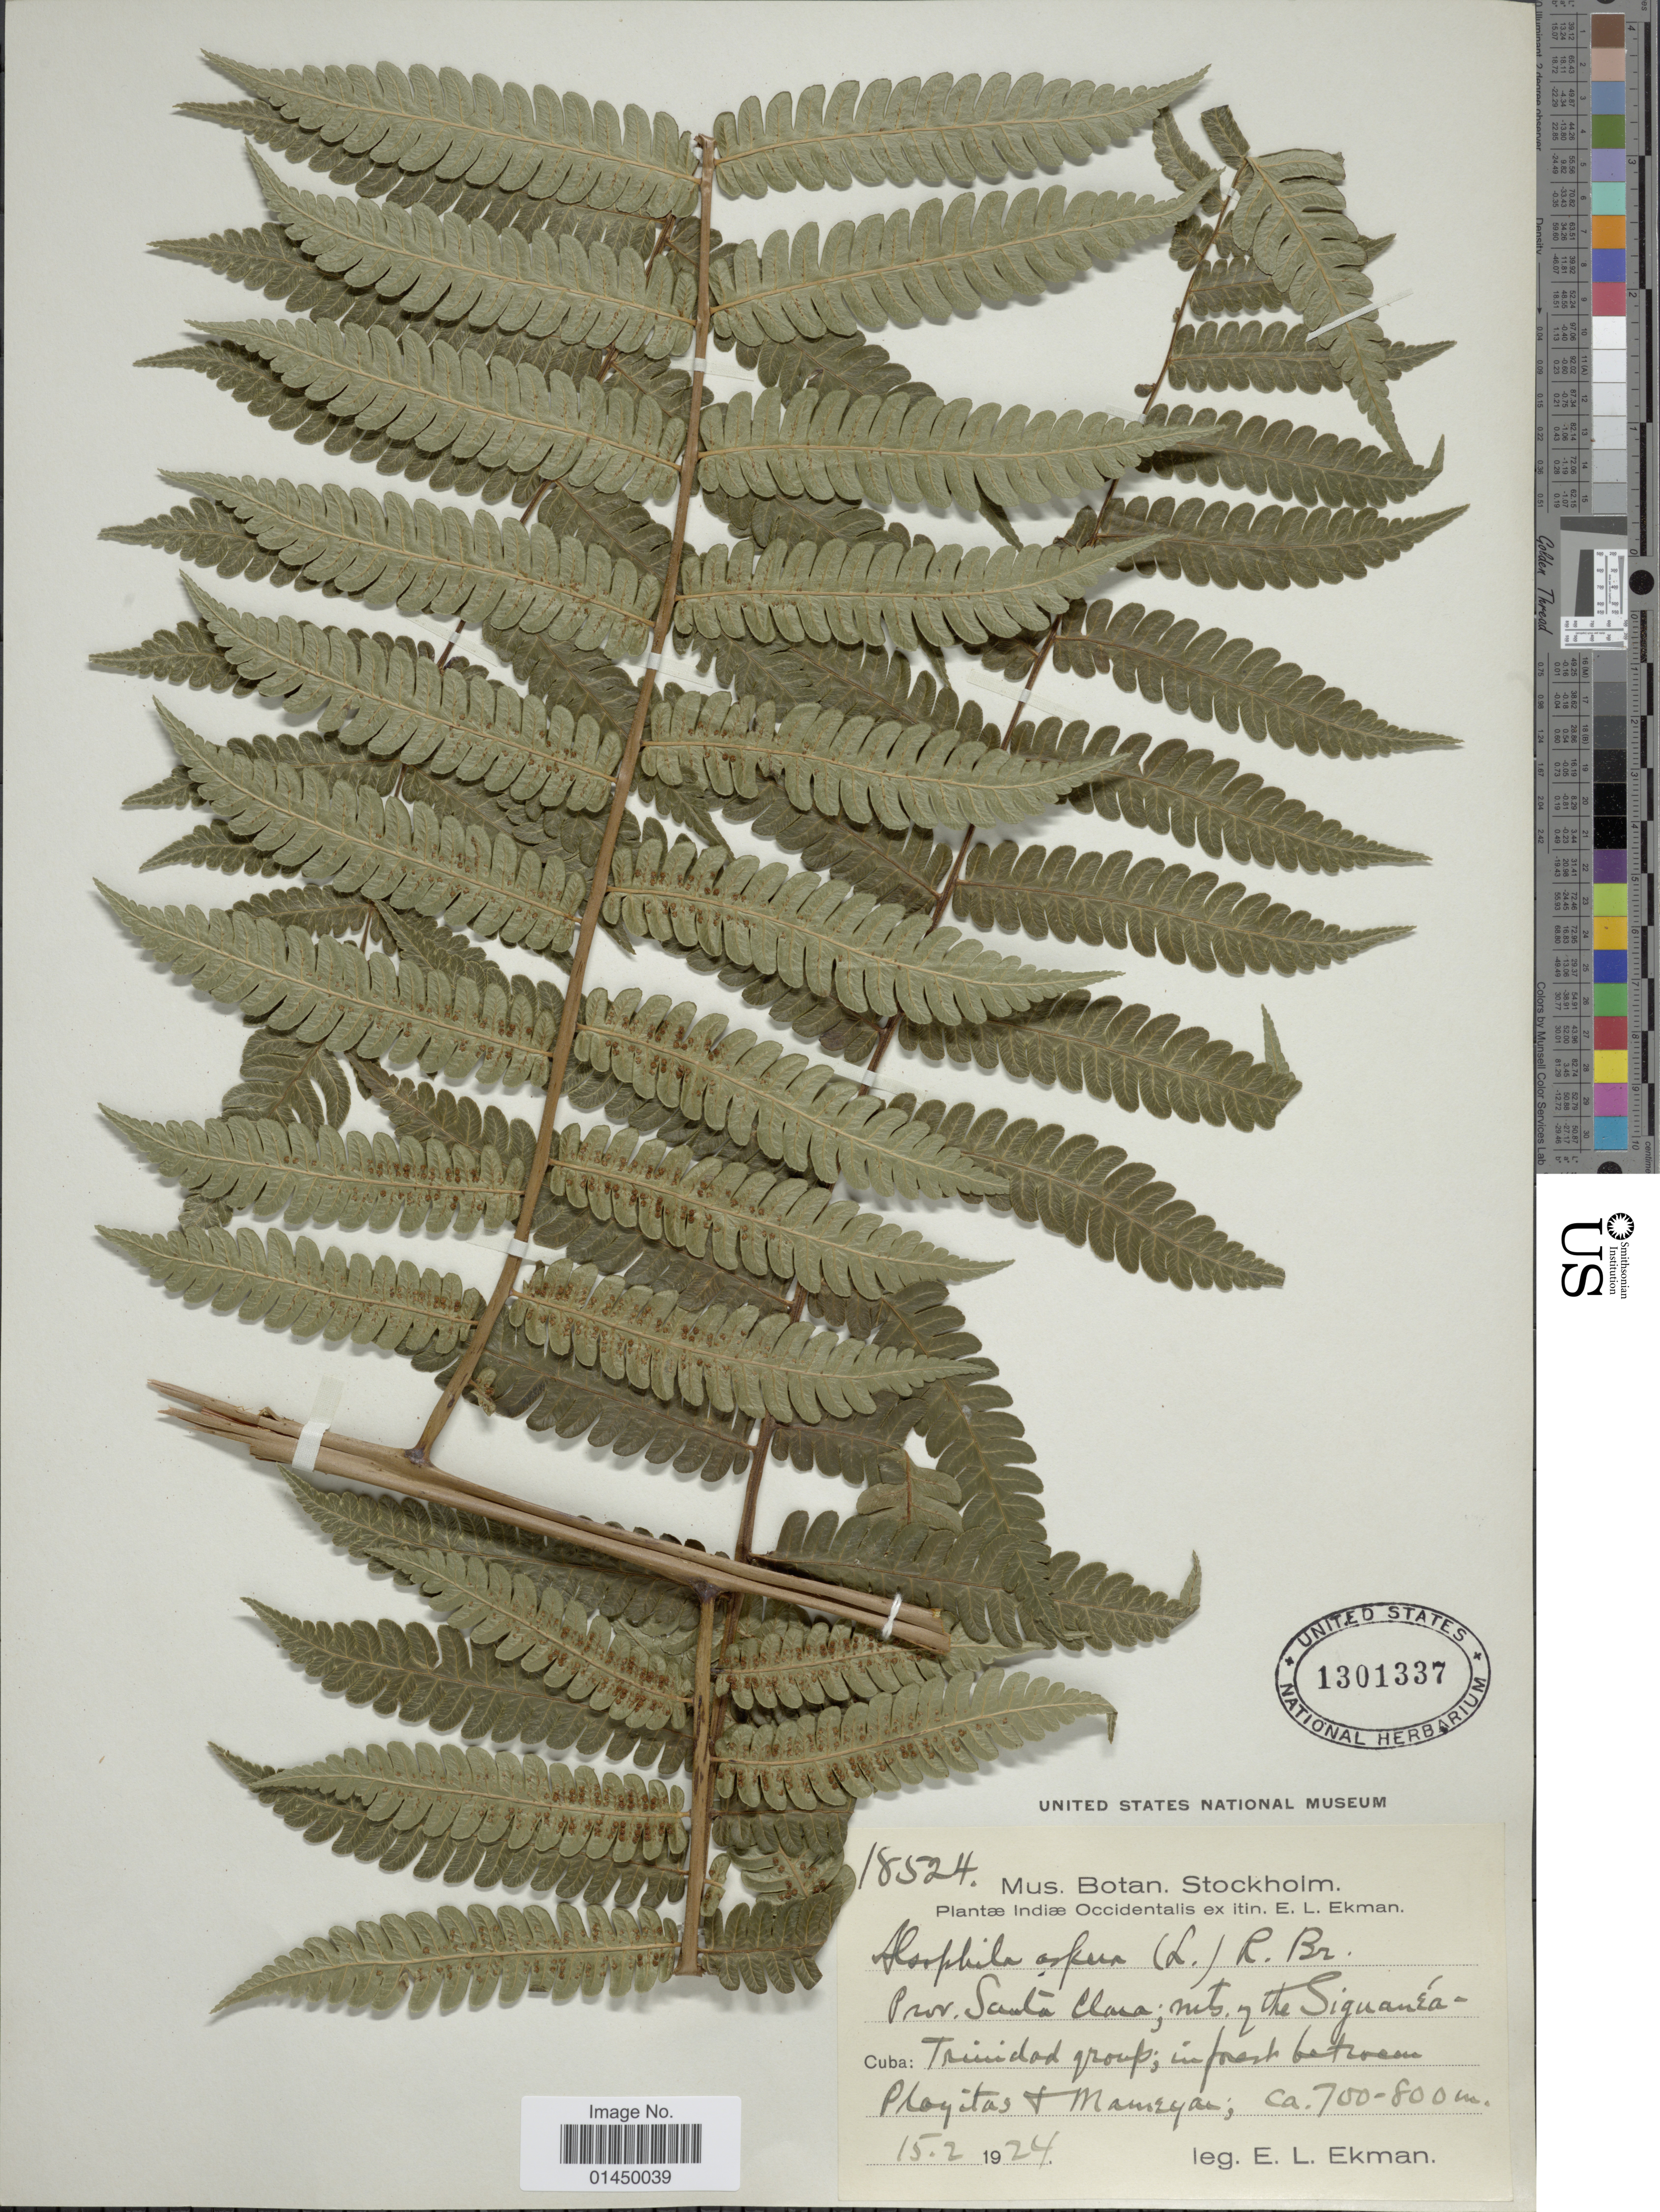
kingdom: Plantae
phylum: Tracheophyta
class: Polypodiopsida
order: Cyatheales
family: Cyatheaceae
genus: Cyathea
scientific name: Cyathea aspera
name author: (L.) Sw.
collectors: E. L. Ekman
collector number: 18524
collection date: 1924-02-15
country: Cuba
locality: Cuba: Trinidad group, in forest between Playitas and Mameyal. Prov. Santa Clara, mts of Siguaraya.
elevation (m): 700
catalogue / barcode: US 1301337